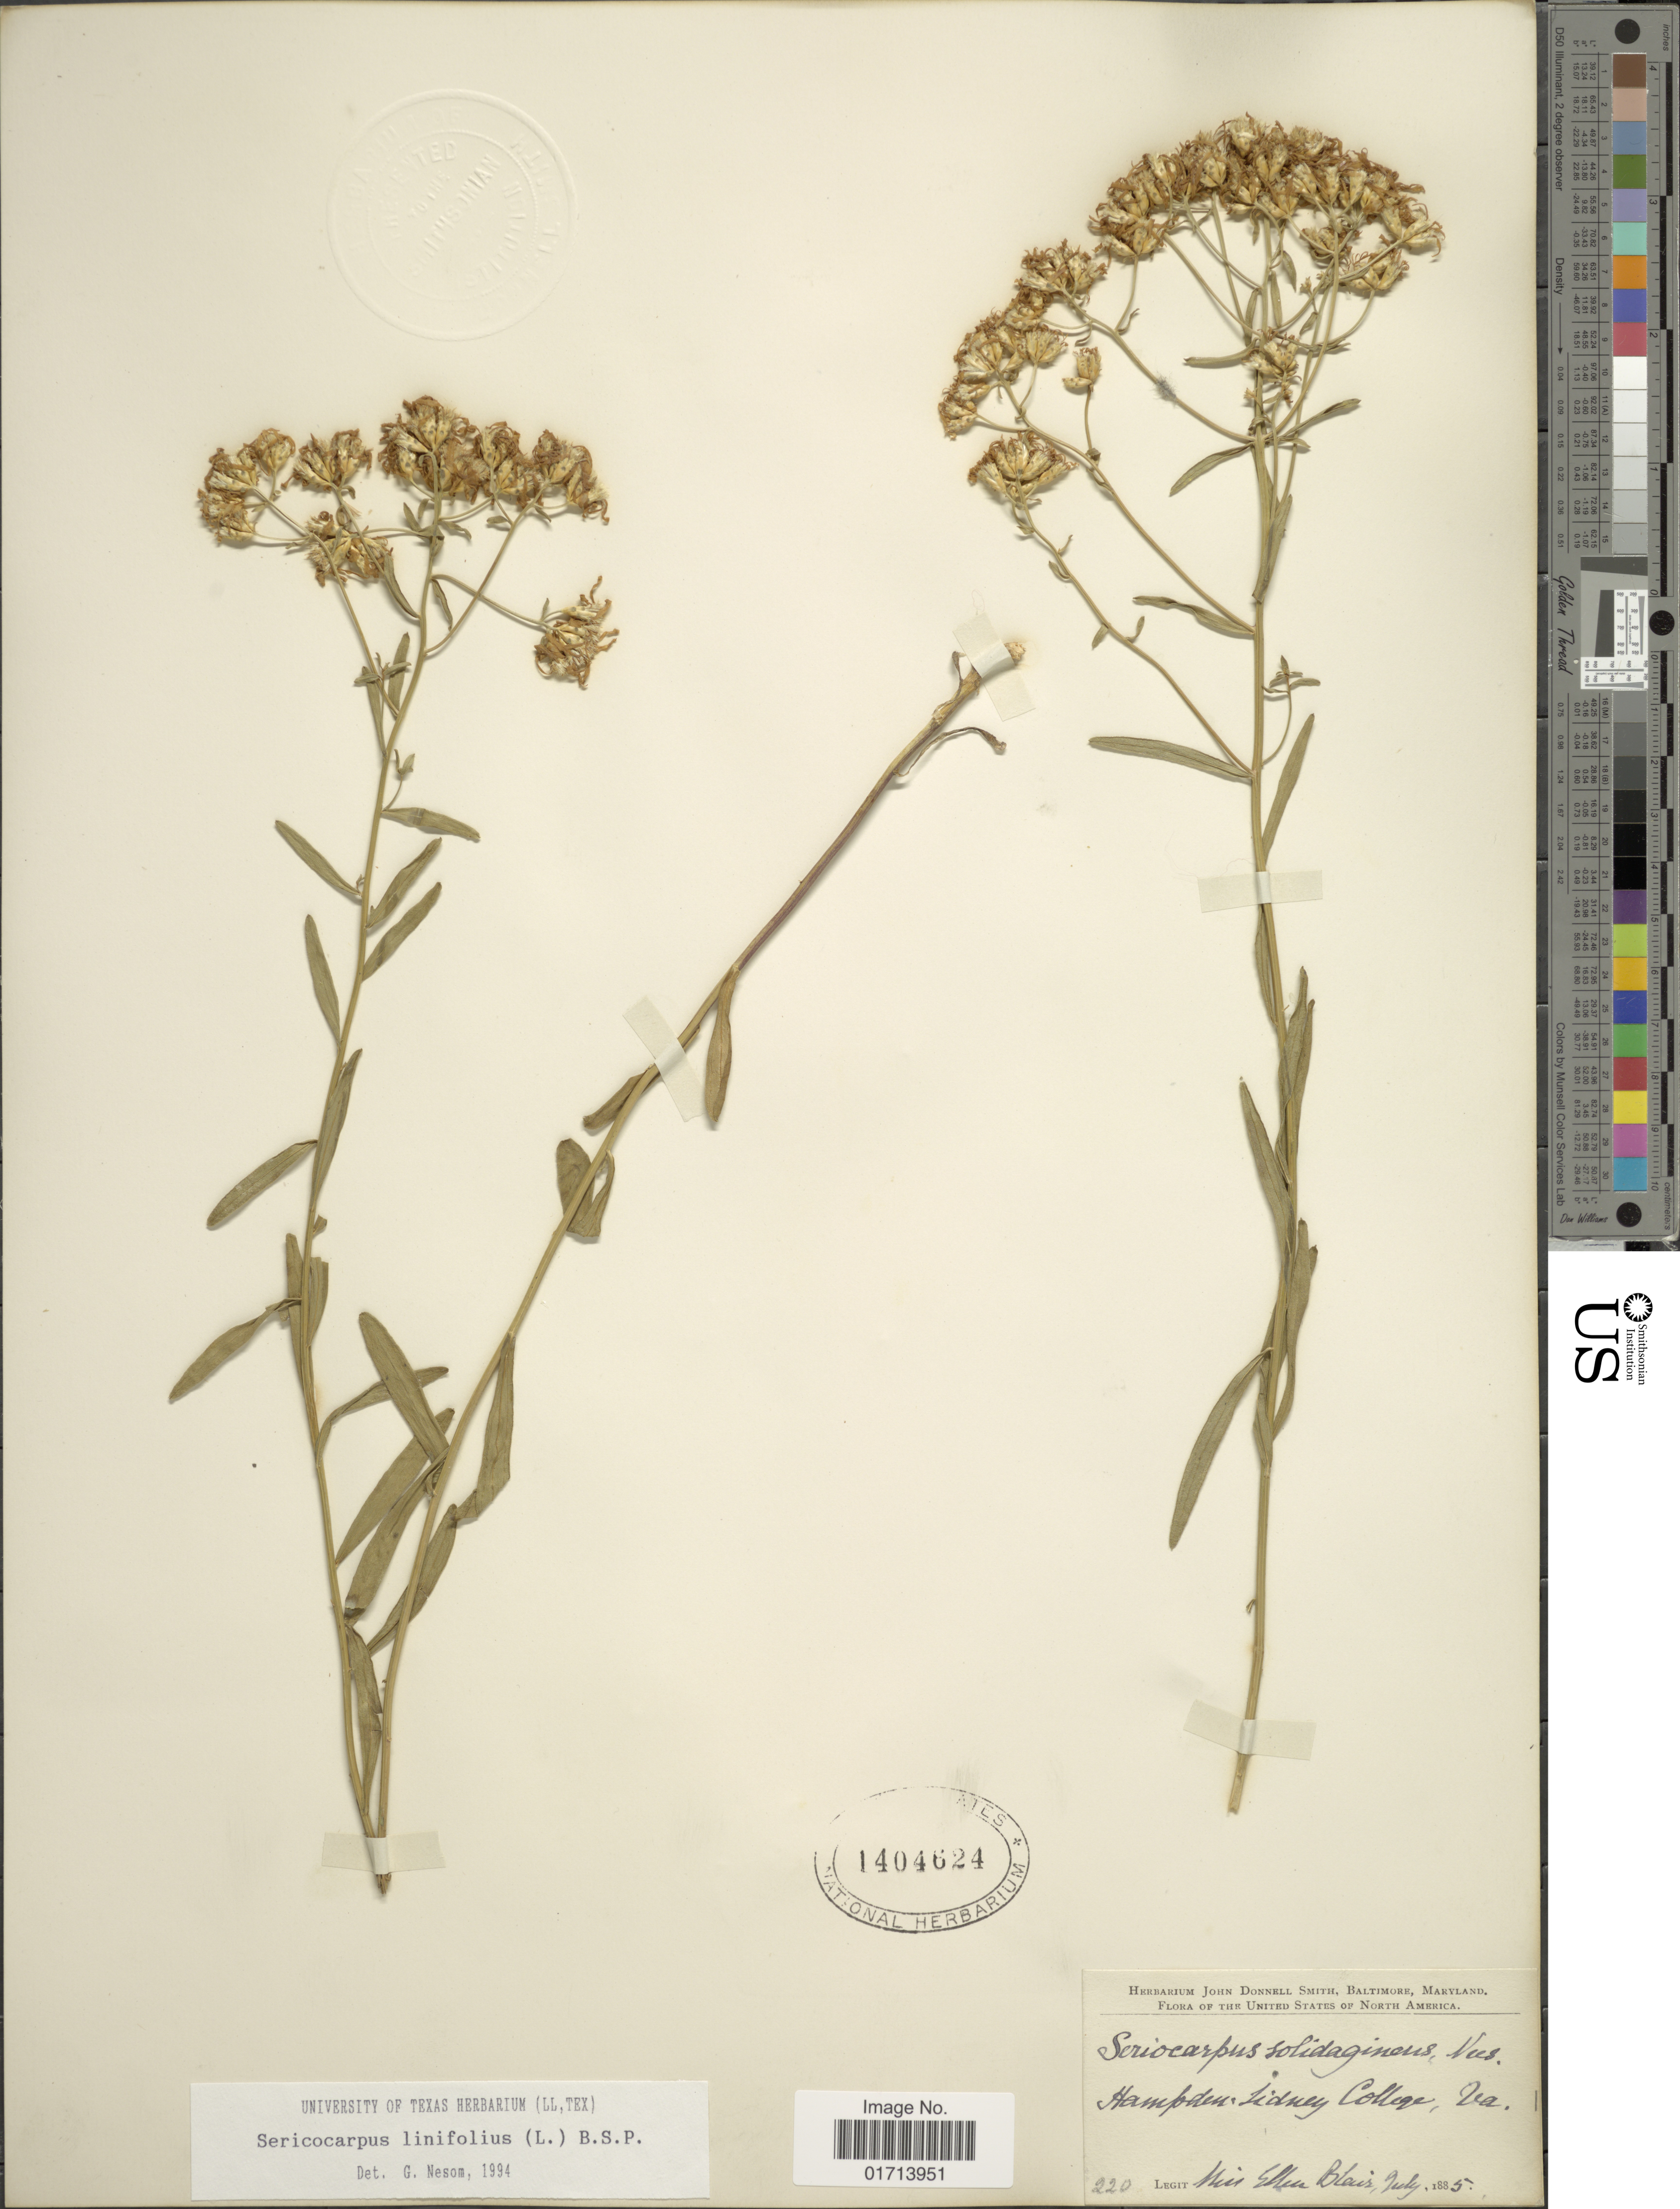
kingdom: Plantae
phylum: Tracheophyta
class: Magnoliopsida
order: Asterales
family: Asteraceae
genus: Sericocarpus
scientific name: Sericocarpus linifolius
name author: (L.) Britton, Stearns & Poggenb.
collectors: E. Blair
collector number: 220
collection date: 1885-07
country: United States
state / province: Virginia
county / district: Prince Edward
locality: Hampden, Sidney College, Va.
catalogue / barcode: US 1404624